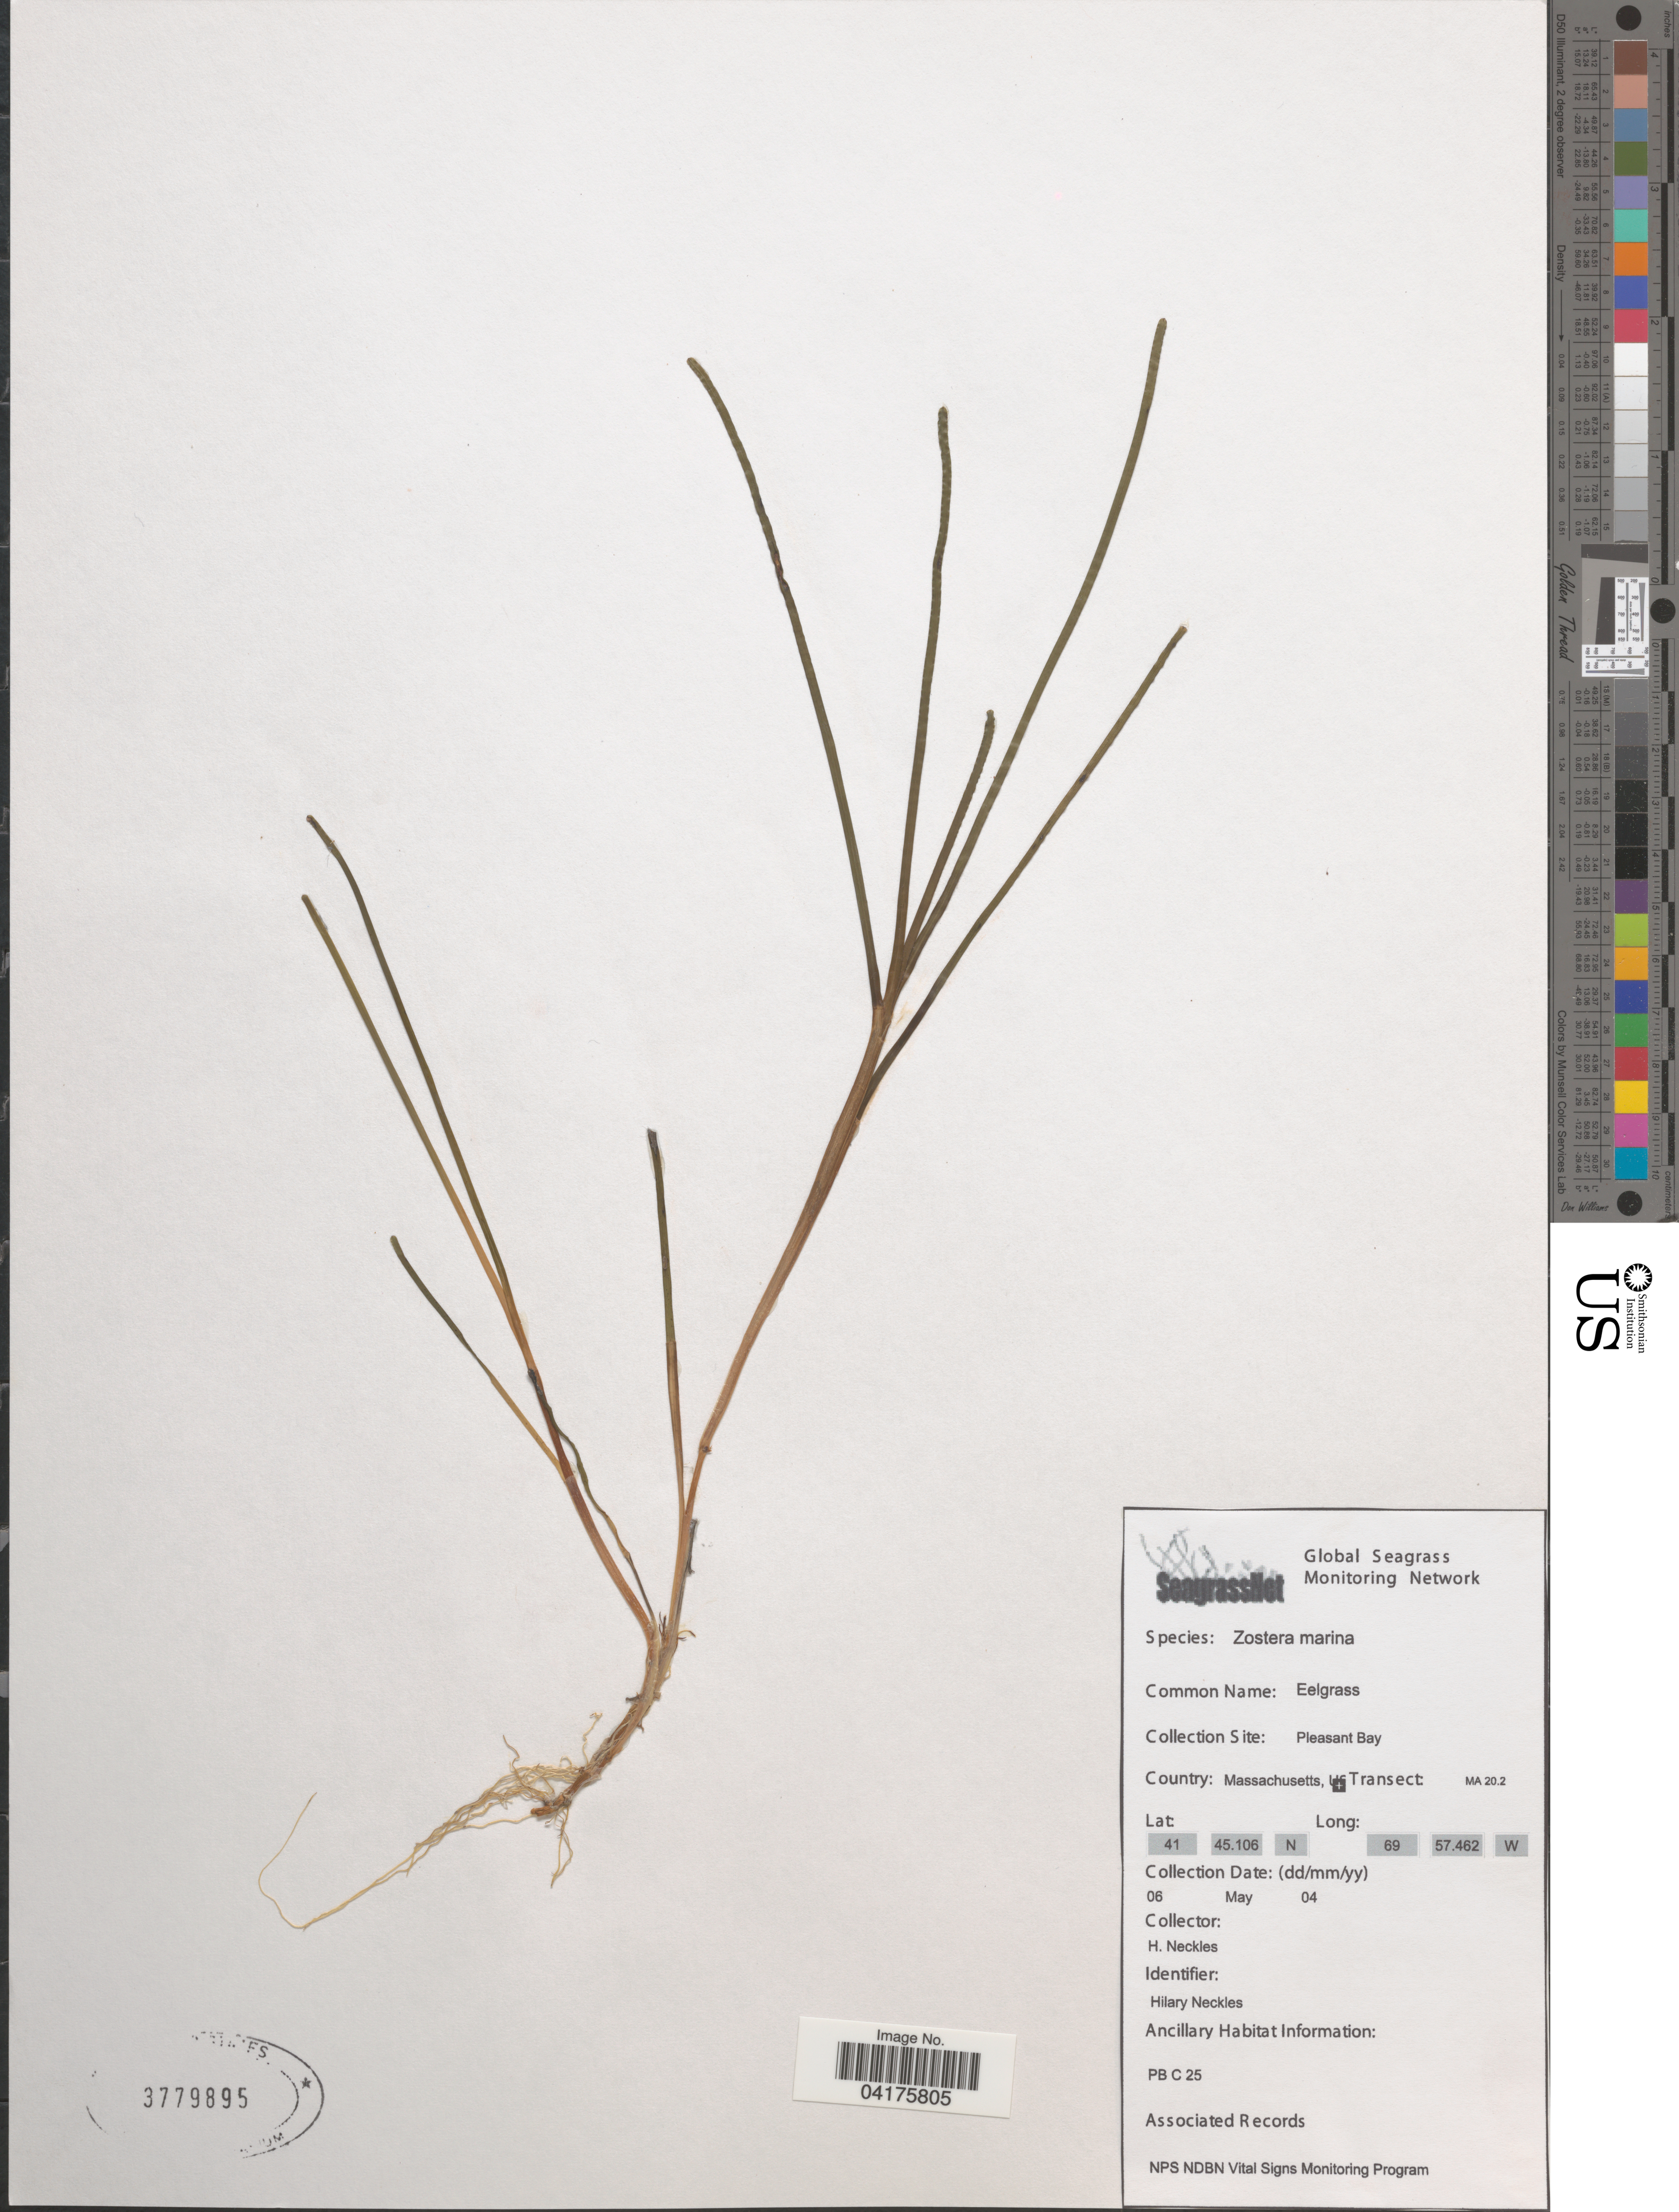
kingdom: Plantae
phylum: Tracheophyta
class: Liliopsida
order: Alismatales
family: Zosteraceae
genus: Zostera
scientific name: Zostera marina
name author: L.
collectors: H. Neckles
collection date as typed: Transcribed d/m/y: 6/5/4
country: United States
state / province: Massachusetts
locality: Pleasant Bay.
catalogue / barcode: US 3779895